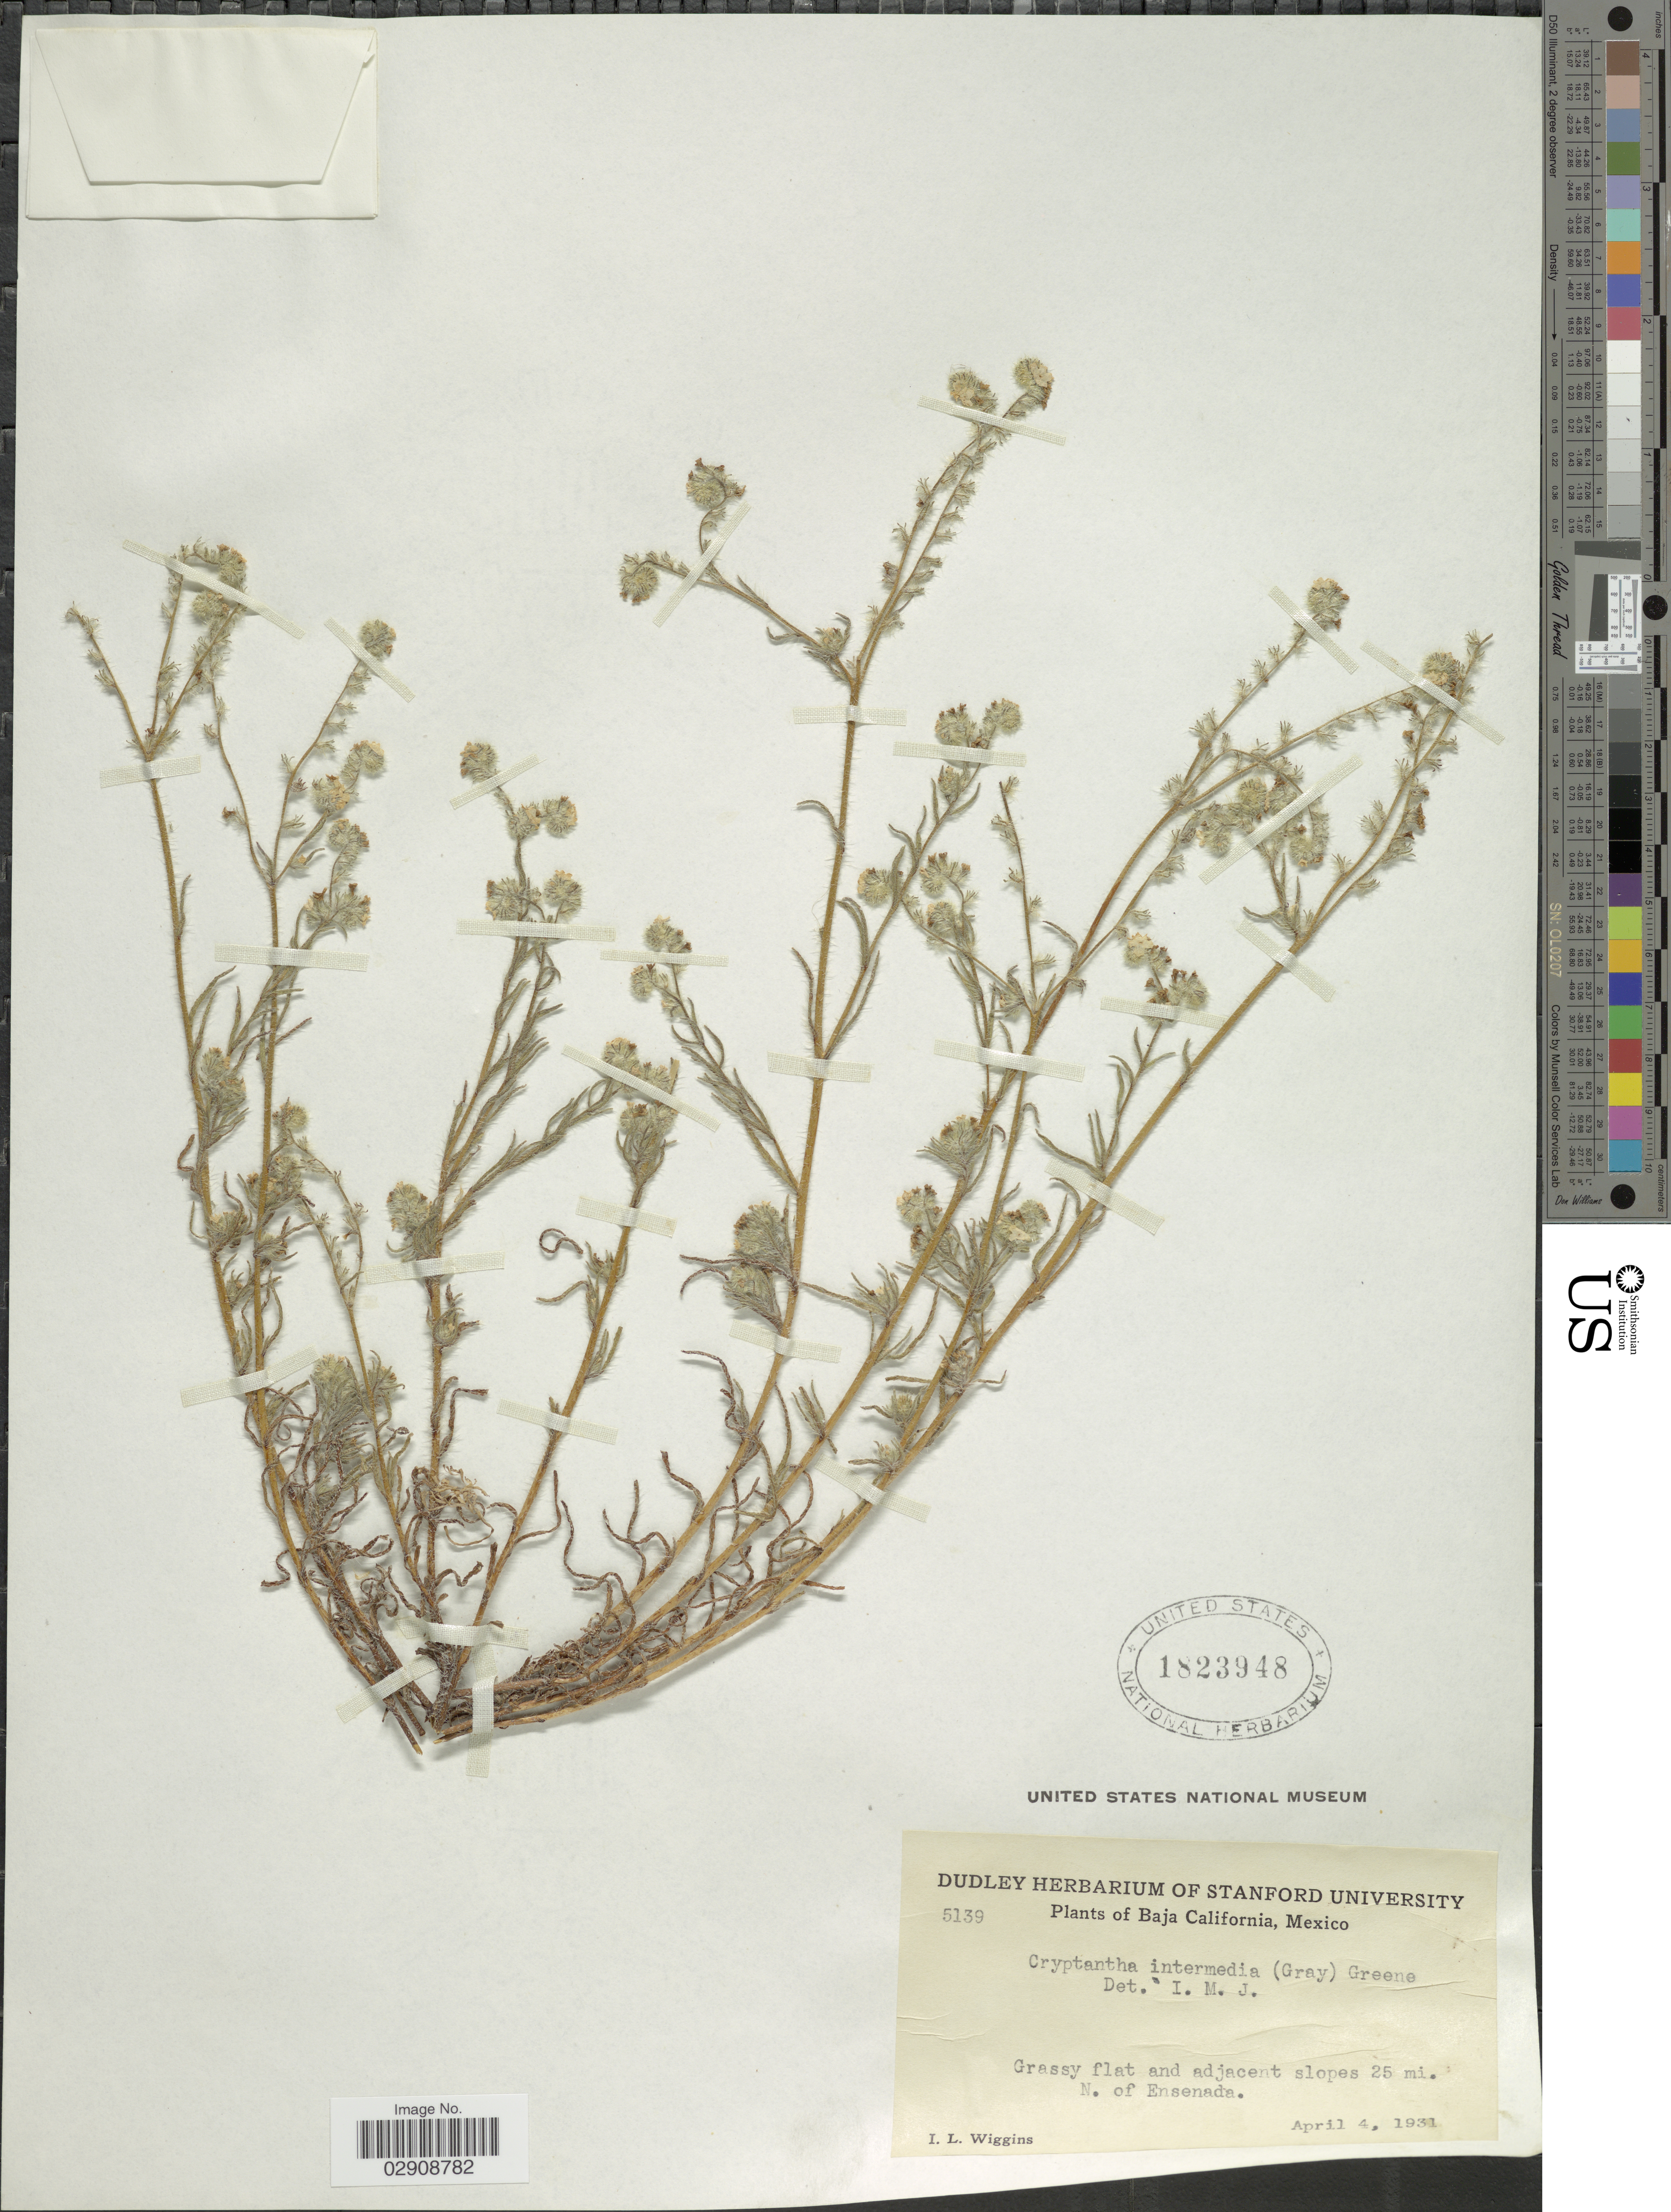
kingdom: Plantae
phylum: Tracheophyta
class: Magnoliopsida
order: Boraginales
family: Boraginaceae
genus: Cryptantha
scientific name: Cryptantha intermedia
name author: (A. Gray) Greene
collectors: I. L. Wiggins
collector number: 5139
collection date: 1931-04-04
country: Mexico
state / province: Baja California Norte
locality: Grassy flat and adjacent slopes 25 mi. N. of Ensenada.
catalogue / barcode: US 1823948